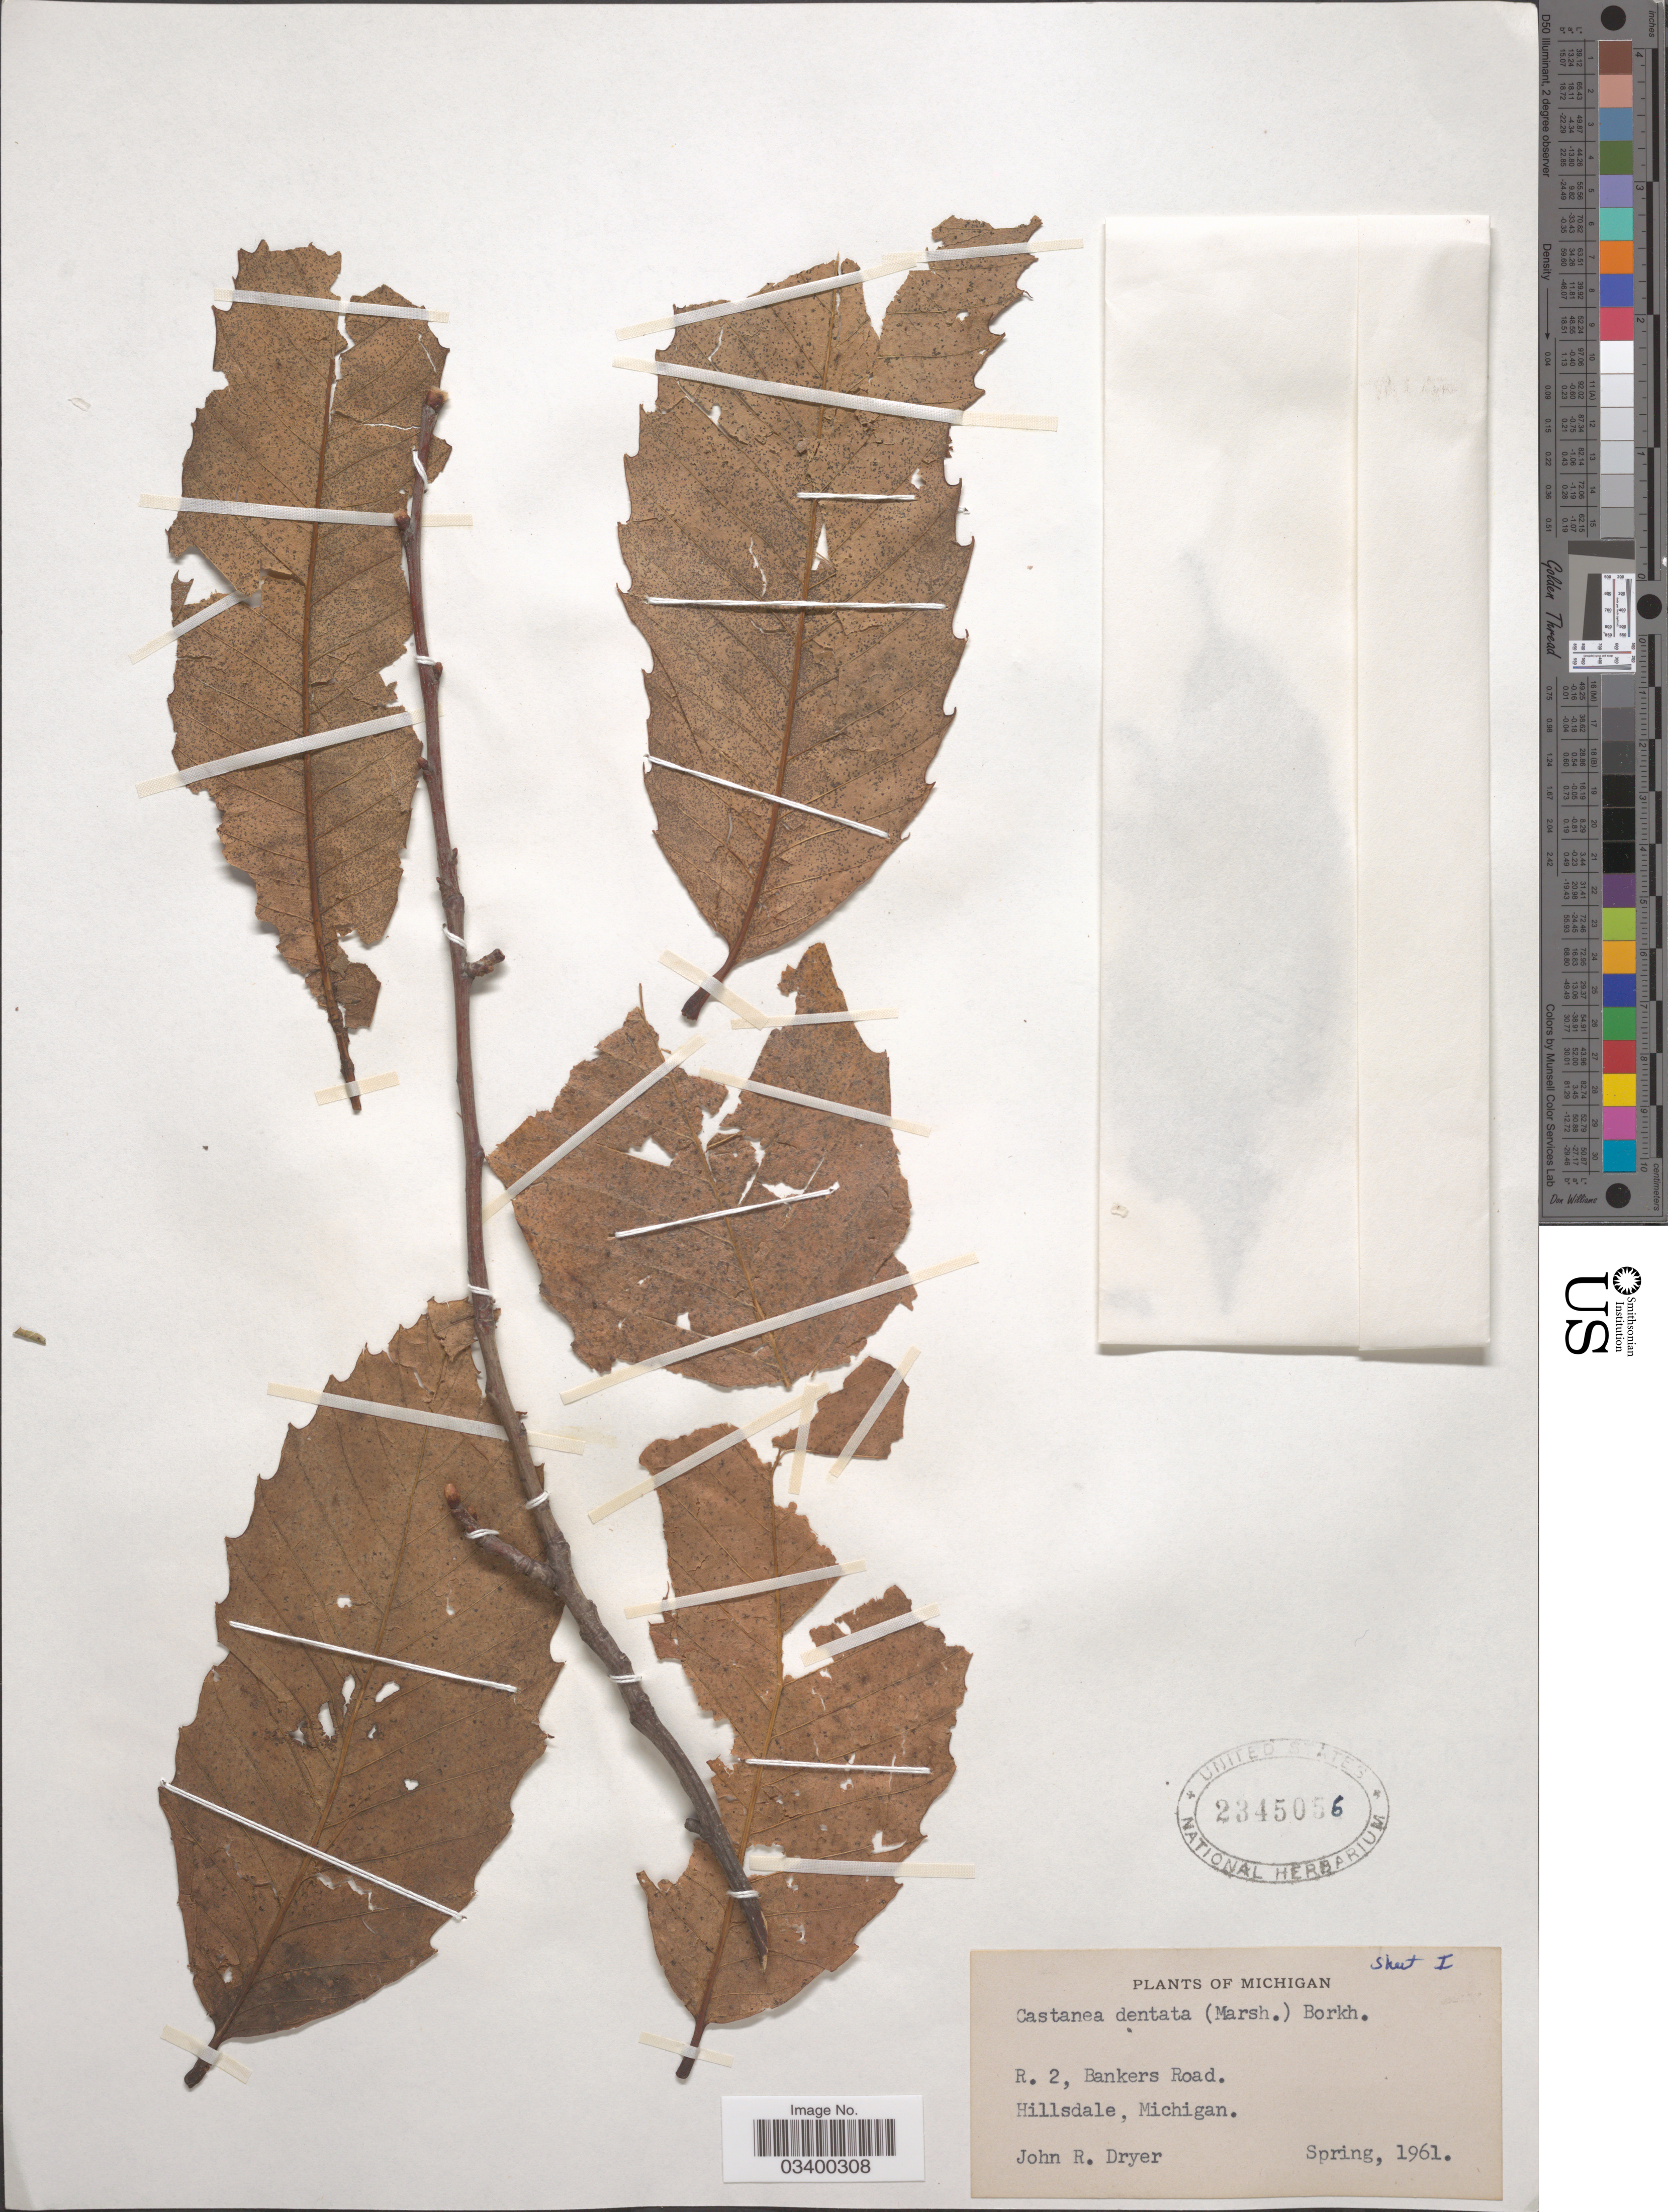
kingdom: Plantae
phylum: Tracheophyta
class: Magnoliopsida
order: Fagales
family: Fagaceae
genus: Castanea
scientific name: Castanea dentata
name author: (Marshall) Borkh.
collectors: J. Dryer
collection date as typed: Spring 1961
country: United States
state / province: Michigan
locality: R. 2, Bankers Road. Hillsdale.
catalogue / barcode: US 2345056